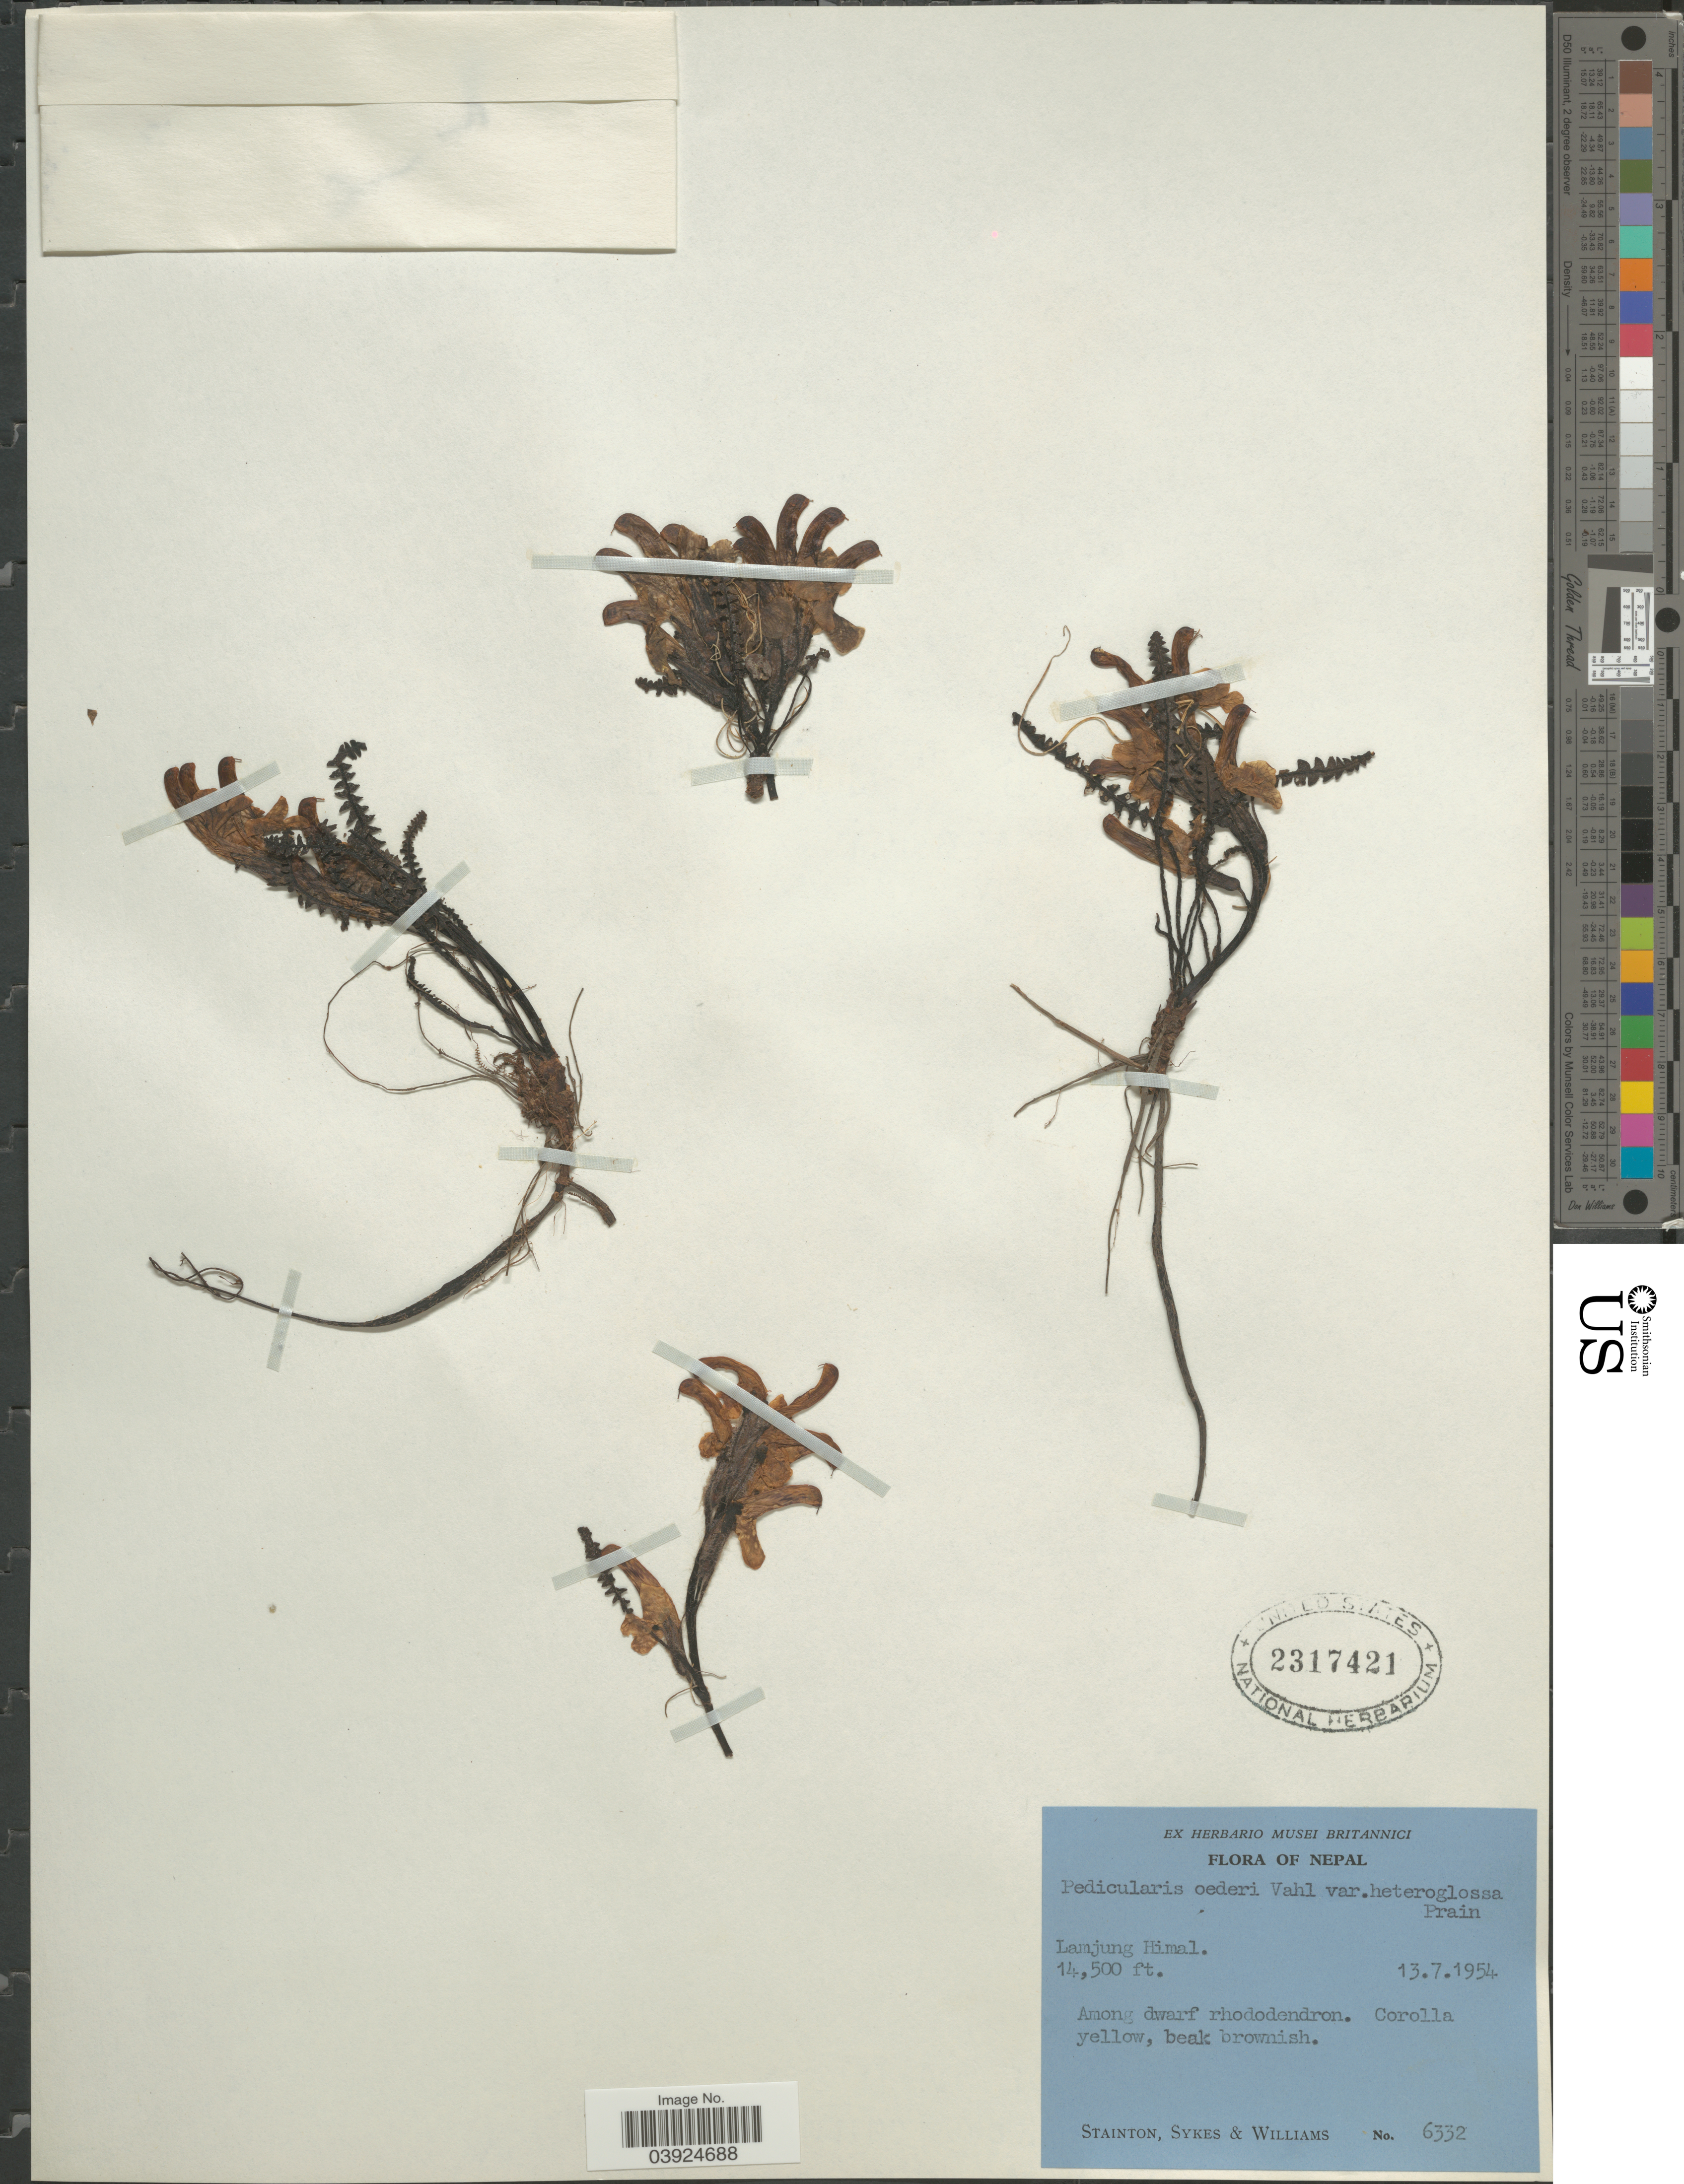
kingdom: Plantae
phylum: Tracheophyta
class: Magnoliopsida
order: Lamiales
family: Orobanchaceae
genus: Pedicularis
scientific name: Pedicularis oederi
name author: Vahl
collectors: -. Stainton, Sykes, -- & -- Williams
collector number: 6332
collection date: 1954-07-13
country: Nepal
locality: Lamjung Himal.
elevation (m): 4420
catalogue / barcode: US 2317421